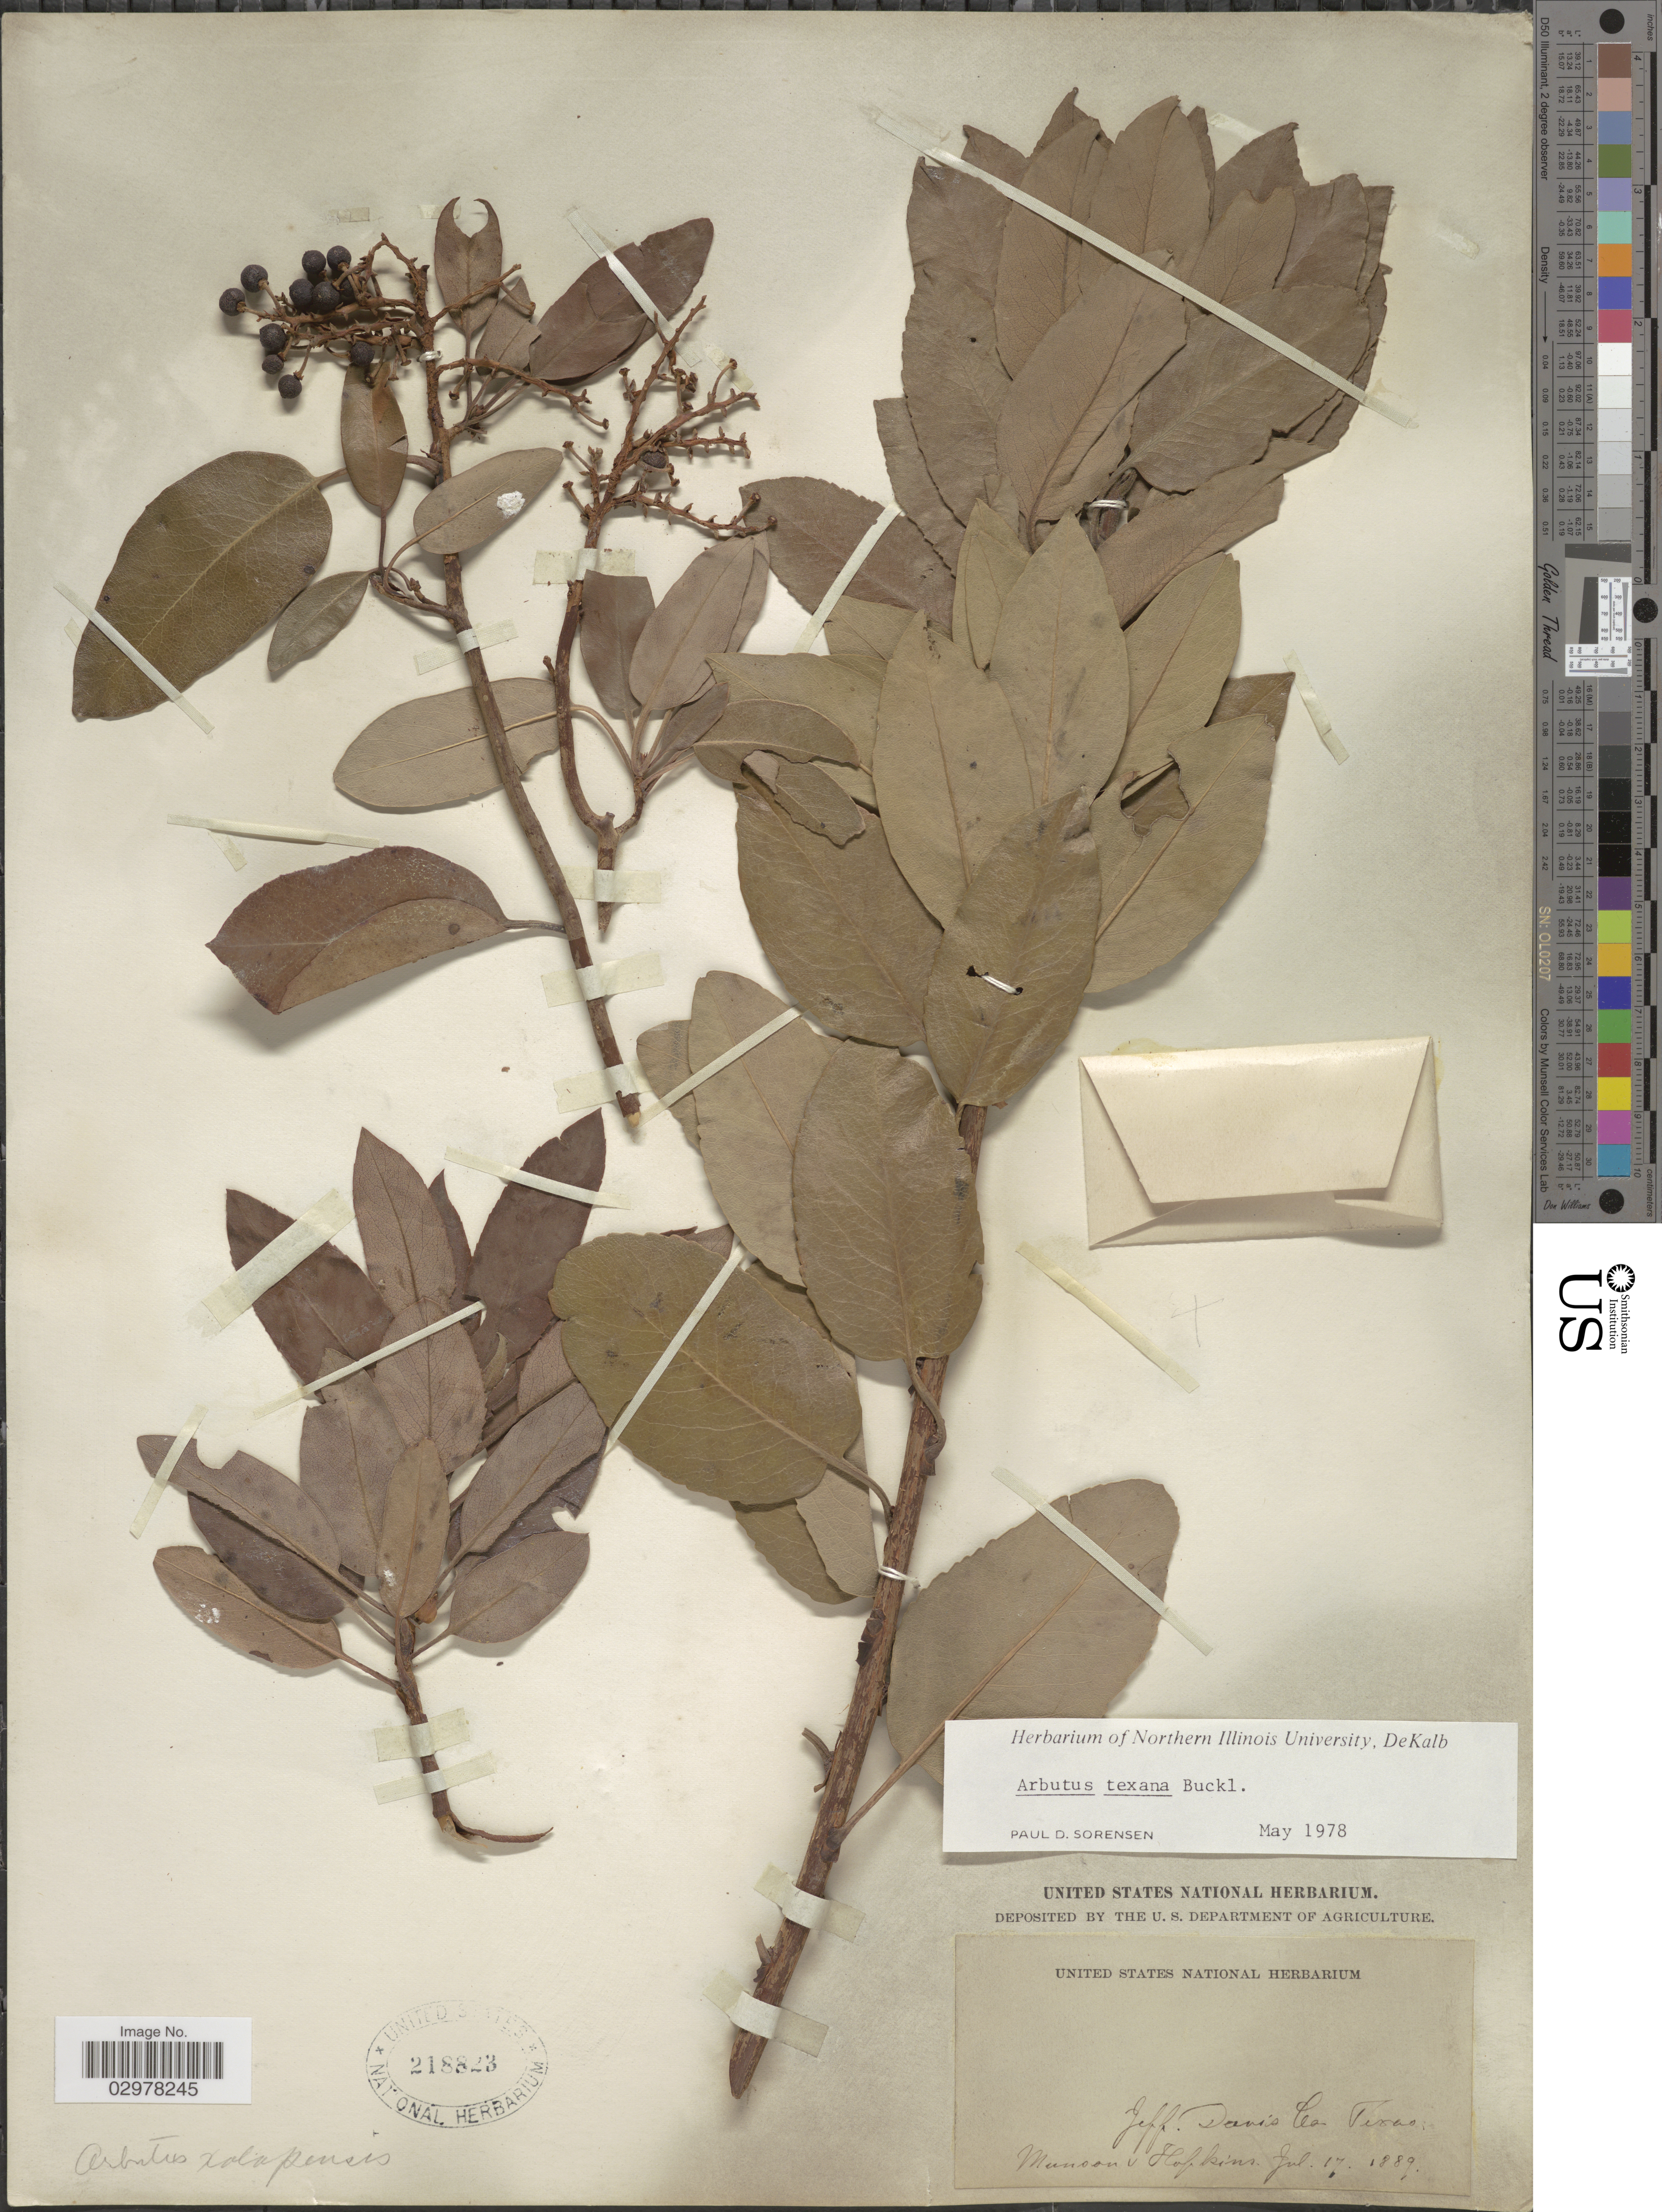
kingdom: Plantae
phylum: Tracheophyta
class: Magnoliopsida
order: Ericales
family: Ericaceae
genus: Arbutus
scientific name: Arbutus texana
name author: Buckley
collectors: M. Hopkins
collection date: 1889-07-17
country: United States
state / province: Texas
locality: Jeff. Davis Co.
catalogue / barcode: US 218823